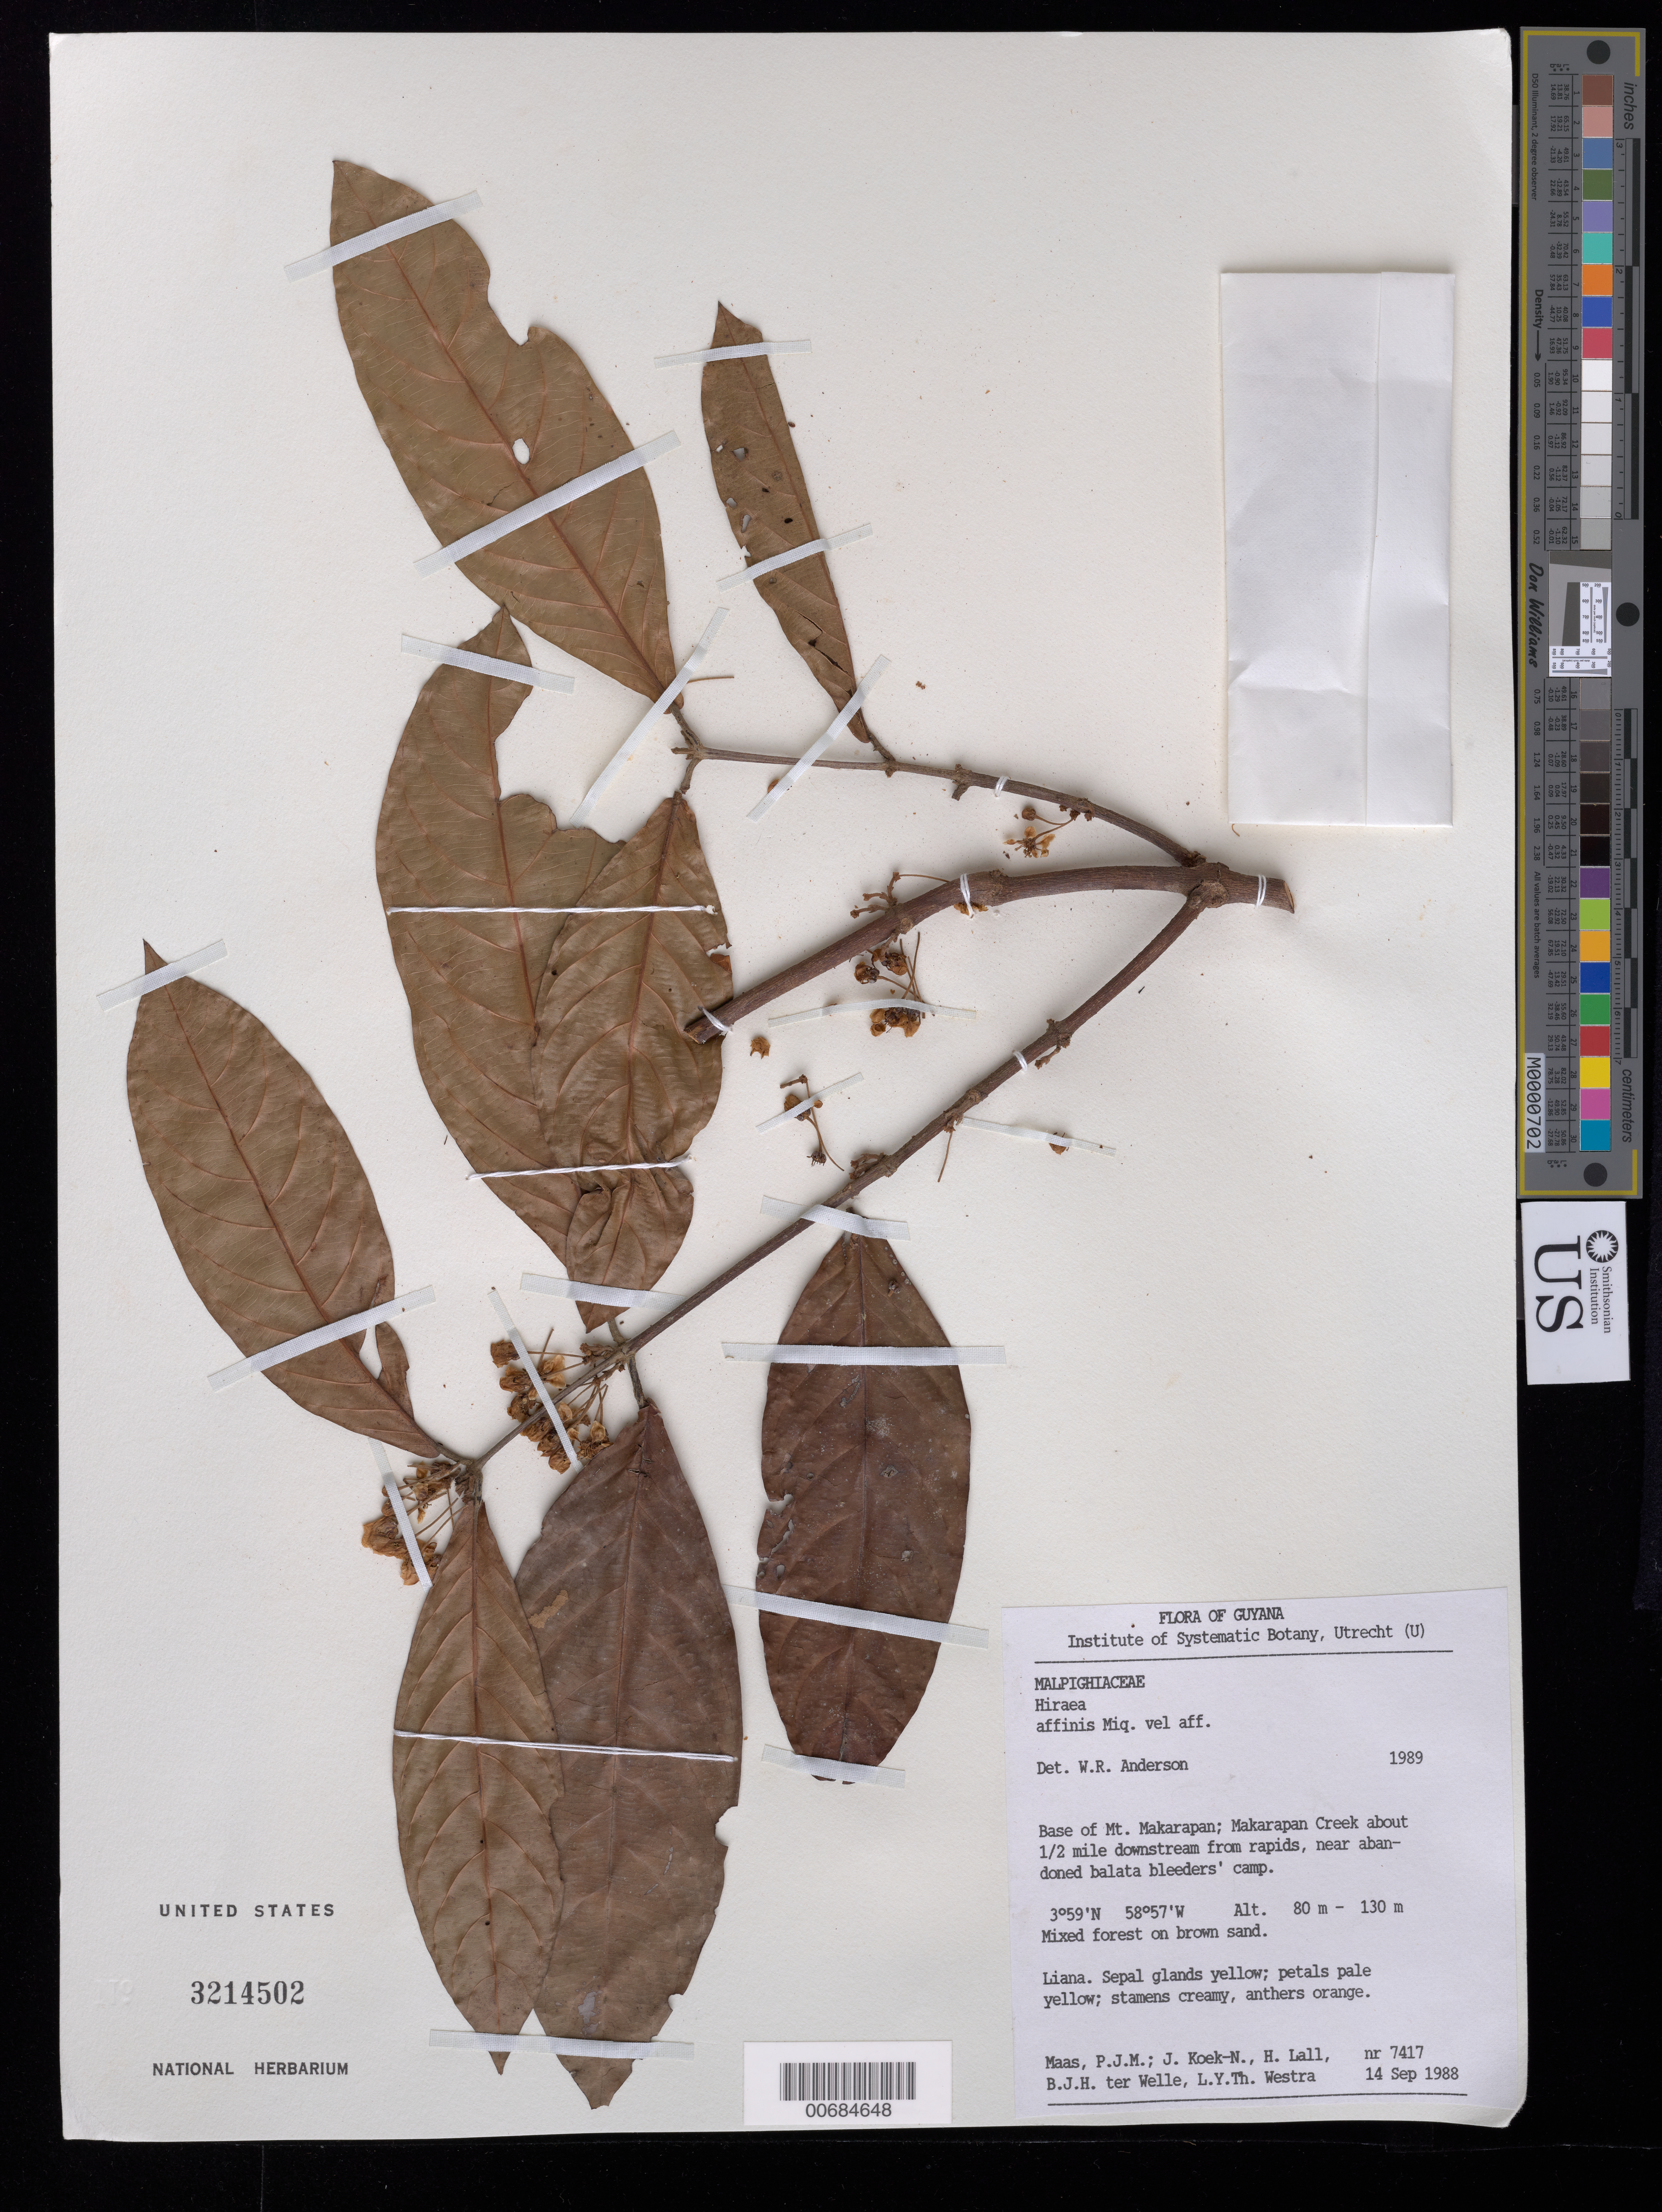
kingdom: Plantae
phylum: Tracheophyta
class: Magnoliopsida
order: Malpighiales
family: Malpighiaceae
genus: Hiraea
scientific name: Hiraea affinis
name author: Miq.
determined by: Anderson, W. R., (MICH), University of Michigan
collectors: P. Maas, J. Koek-Noorman, H. Lall, B. Welle & L. Y. T. Westra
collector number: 7417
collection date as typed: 14-Sep-88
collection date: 1988-09-14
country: Guyana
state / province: U. Takutu-U. Essequibo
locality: Mt. Makarapan, base; Makarapan Creek, about 1/2 mile downstream from rapids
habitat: Mixed forest on brown sand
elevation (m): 80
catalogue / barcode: US 3214502